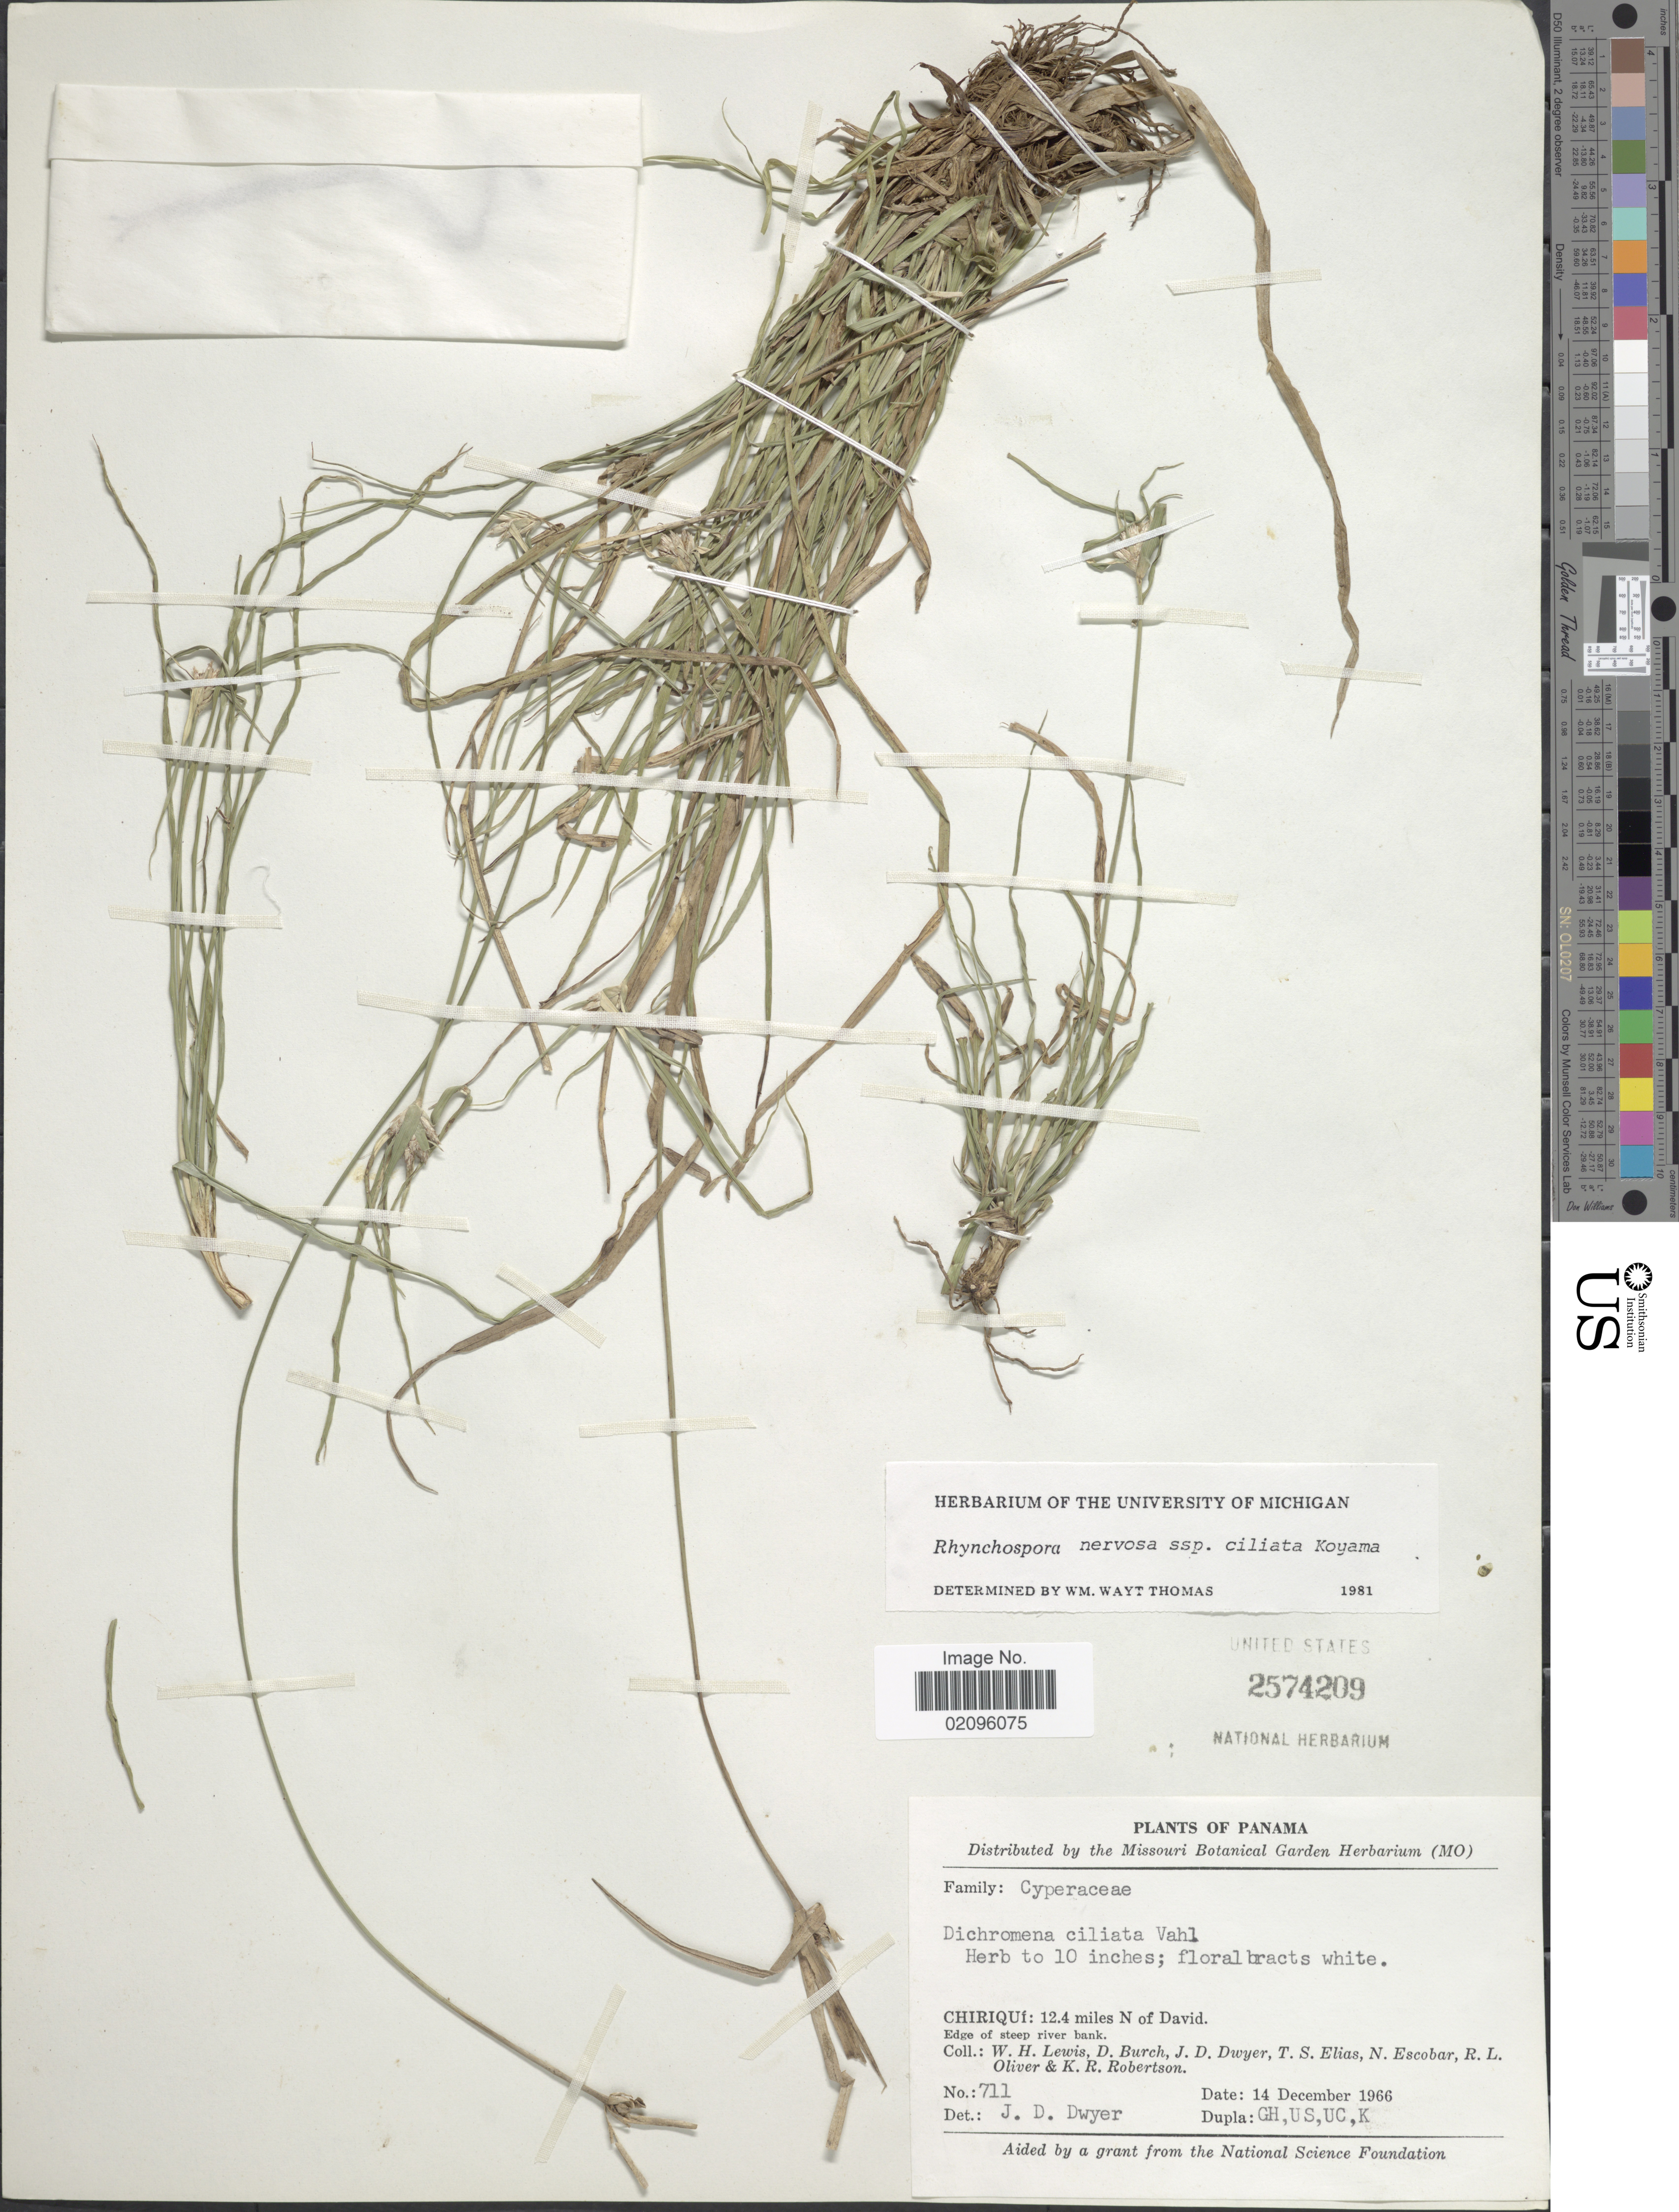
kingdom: Plantae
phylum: Tracheophyta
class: Liliopsida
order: Poales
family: Cyperaceae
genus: Rhynchospora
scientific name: Rhynchospora nervosa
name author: (Vahl) Boeckeler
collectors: J. D. Dwyer, D. Burch, J. D. Dwyer, T. S. Elias & et al.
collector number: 711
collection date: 1966-12-14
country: Panama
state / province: Chiriqui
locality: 12.4 miles N of David, edge of steep river bank.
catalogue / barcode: US 2574209